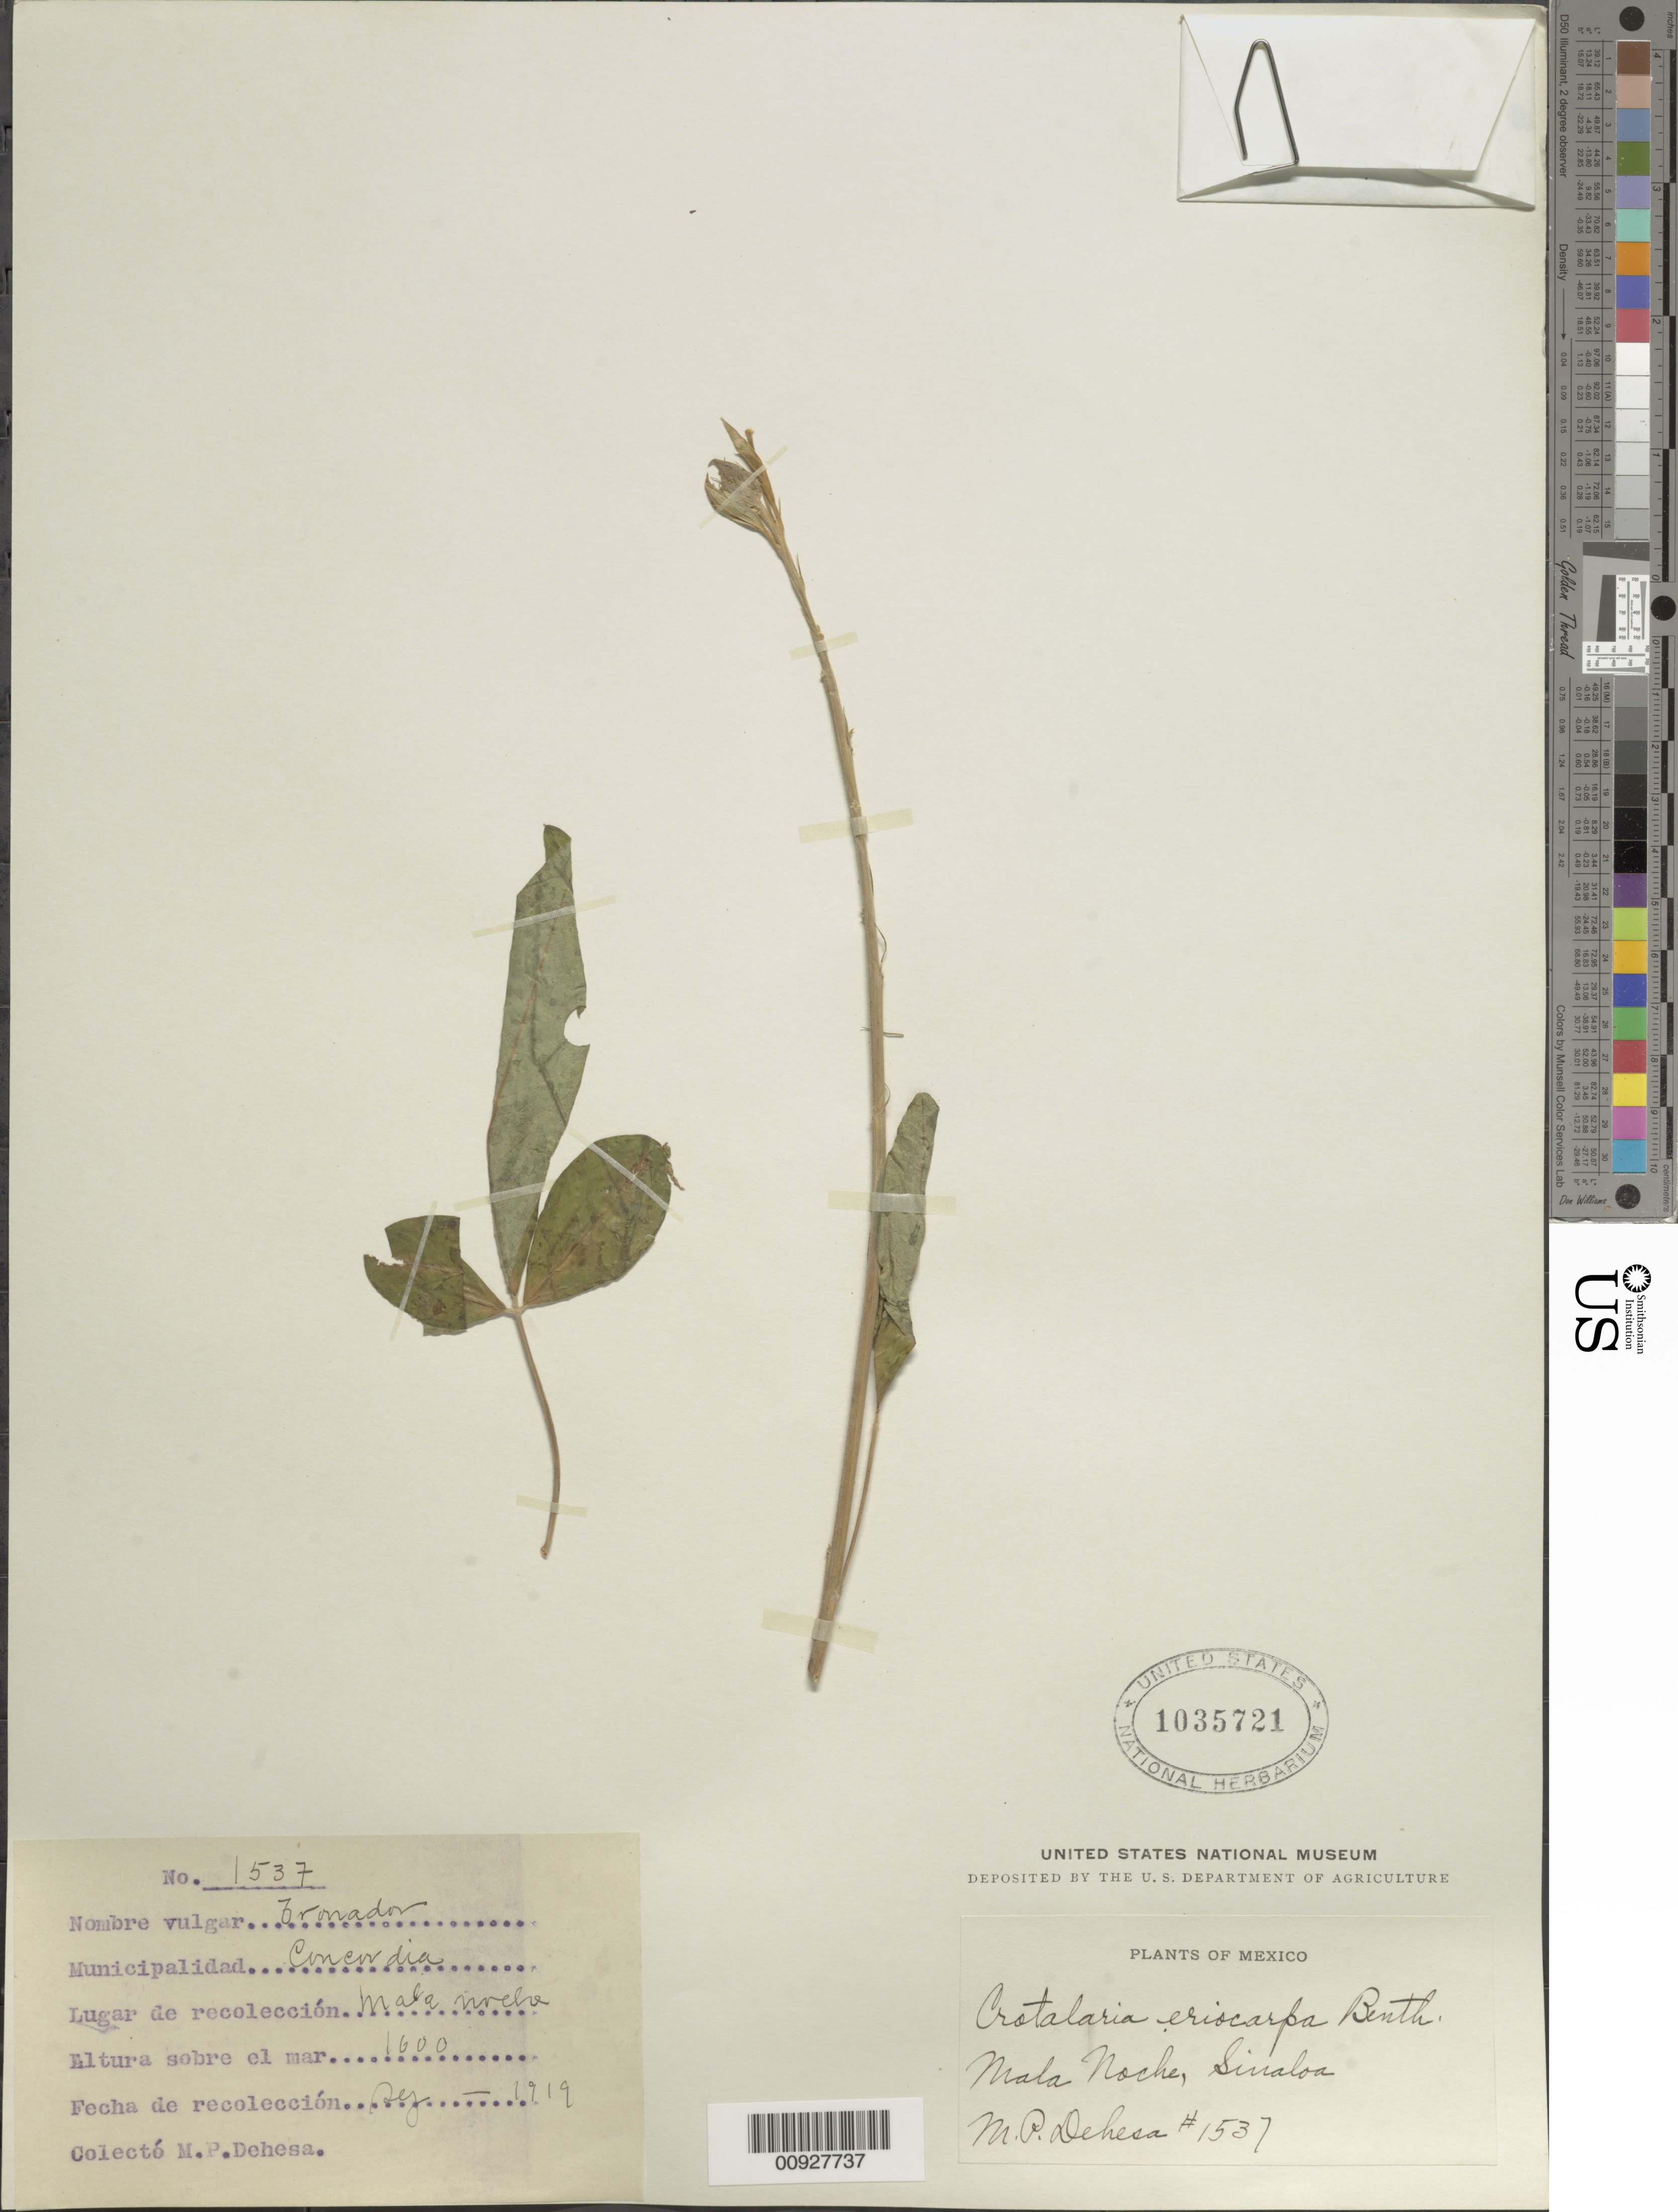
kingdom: Plantae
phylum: Tracheophyta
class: Magnoliopsida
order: Fabales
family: Fabaceae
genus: Crotalaria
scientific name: Crotalaria eriocarpa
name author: Benth.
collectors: M. Dehesa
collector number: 1537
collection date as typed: Sep 1919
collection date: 1919-09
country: Mexico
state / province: Sinaloa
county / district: Concordia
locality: Mala Noche, Municipalidad Concordia, Sinaloa.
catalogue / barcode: US 1035721